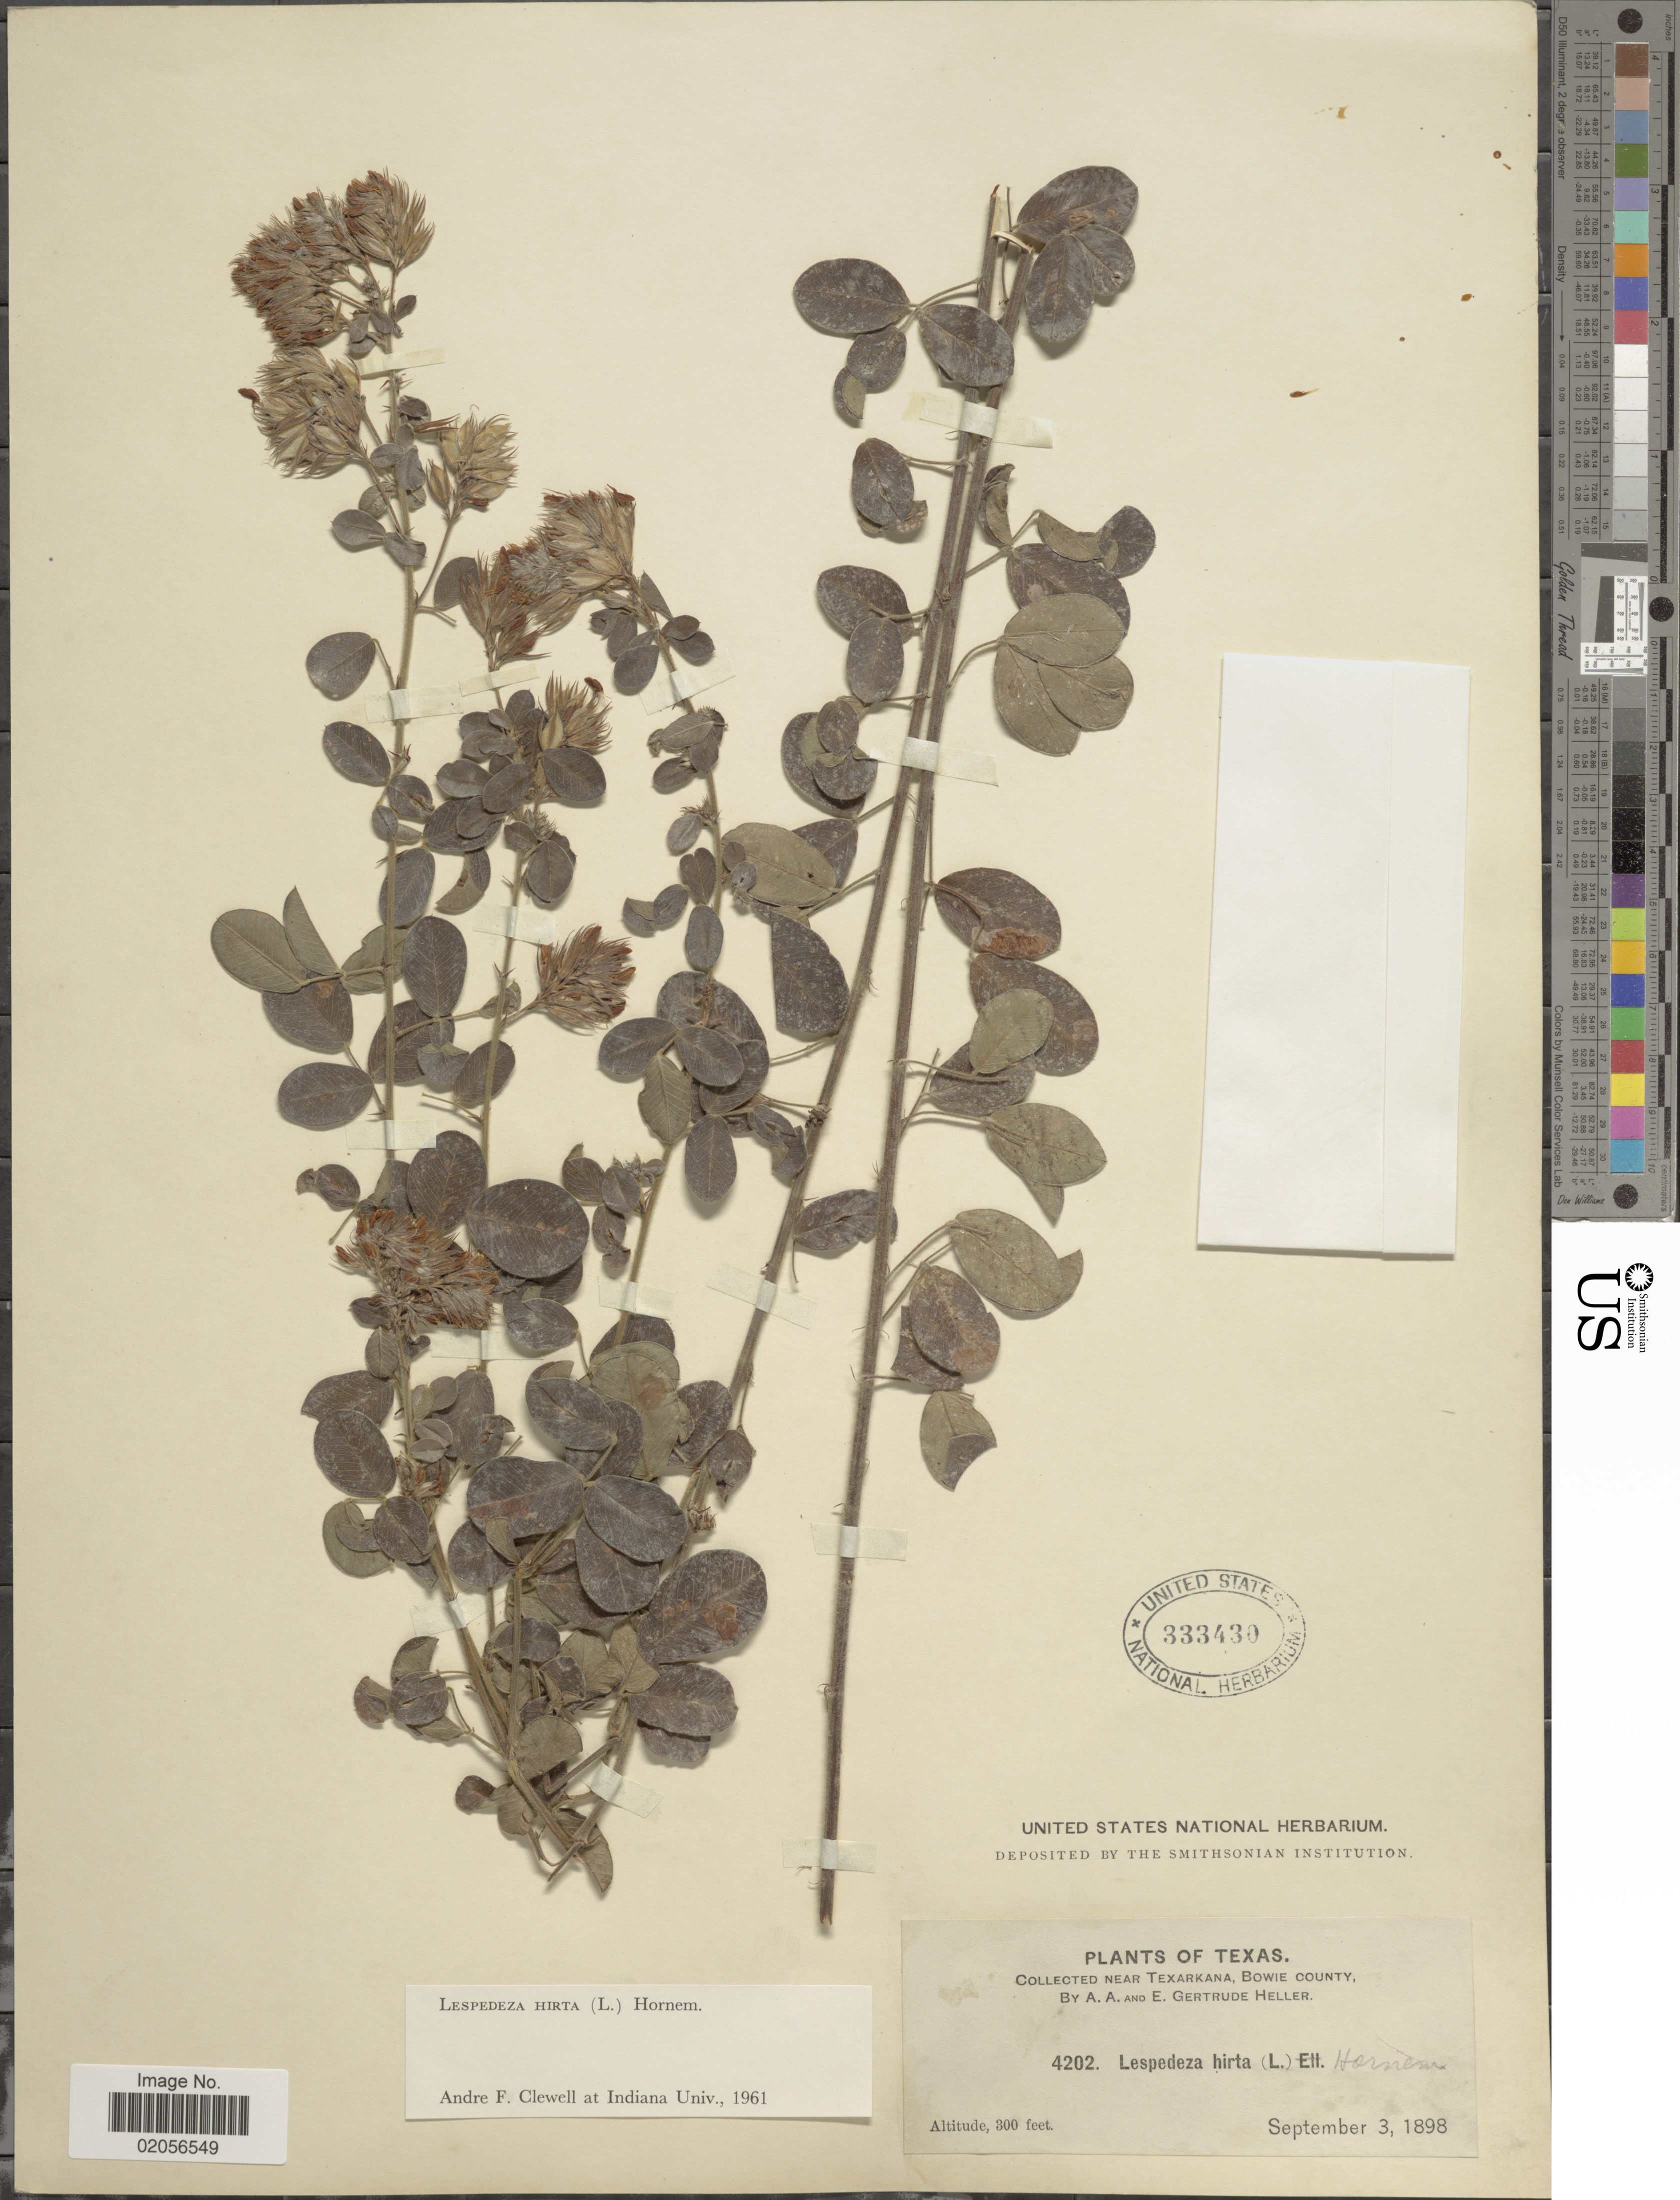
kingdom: Plantae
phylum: Tracheophyta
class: Magnoliopsida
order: Fabales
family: Fabaceae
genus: Lespedeza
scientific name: Lespedeza hirta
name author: (L.) Hornem.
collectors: A. A. Heller & E. G. Heller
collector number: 4202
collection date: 1898-09-03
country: United States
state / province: Texas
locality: Near Texarkana, Bowie Countie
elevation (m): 91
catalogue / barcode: US 333430